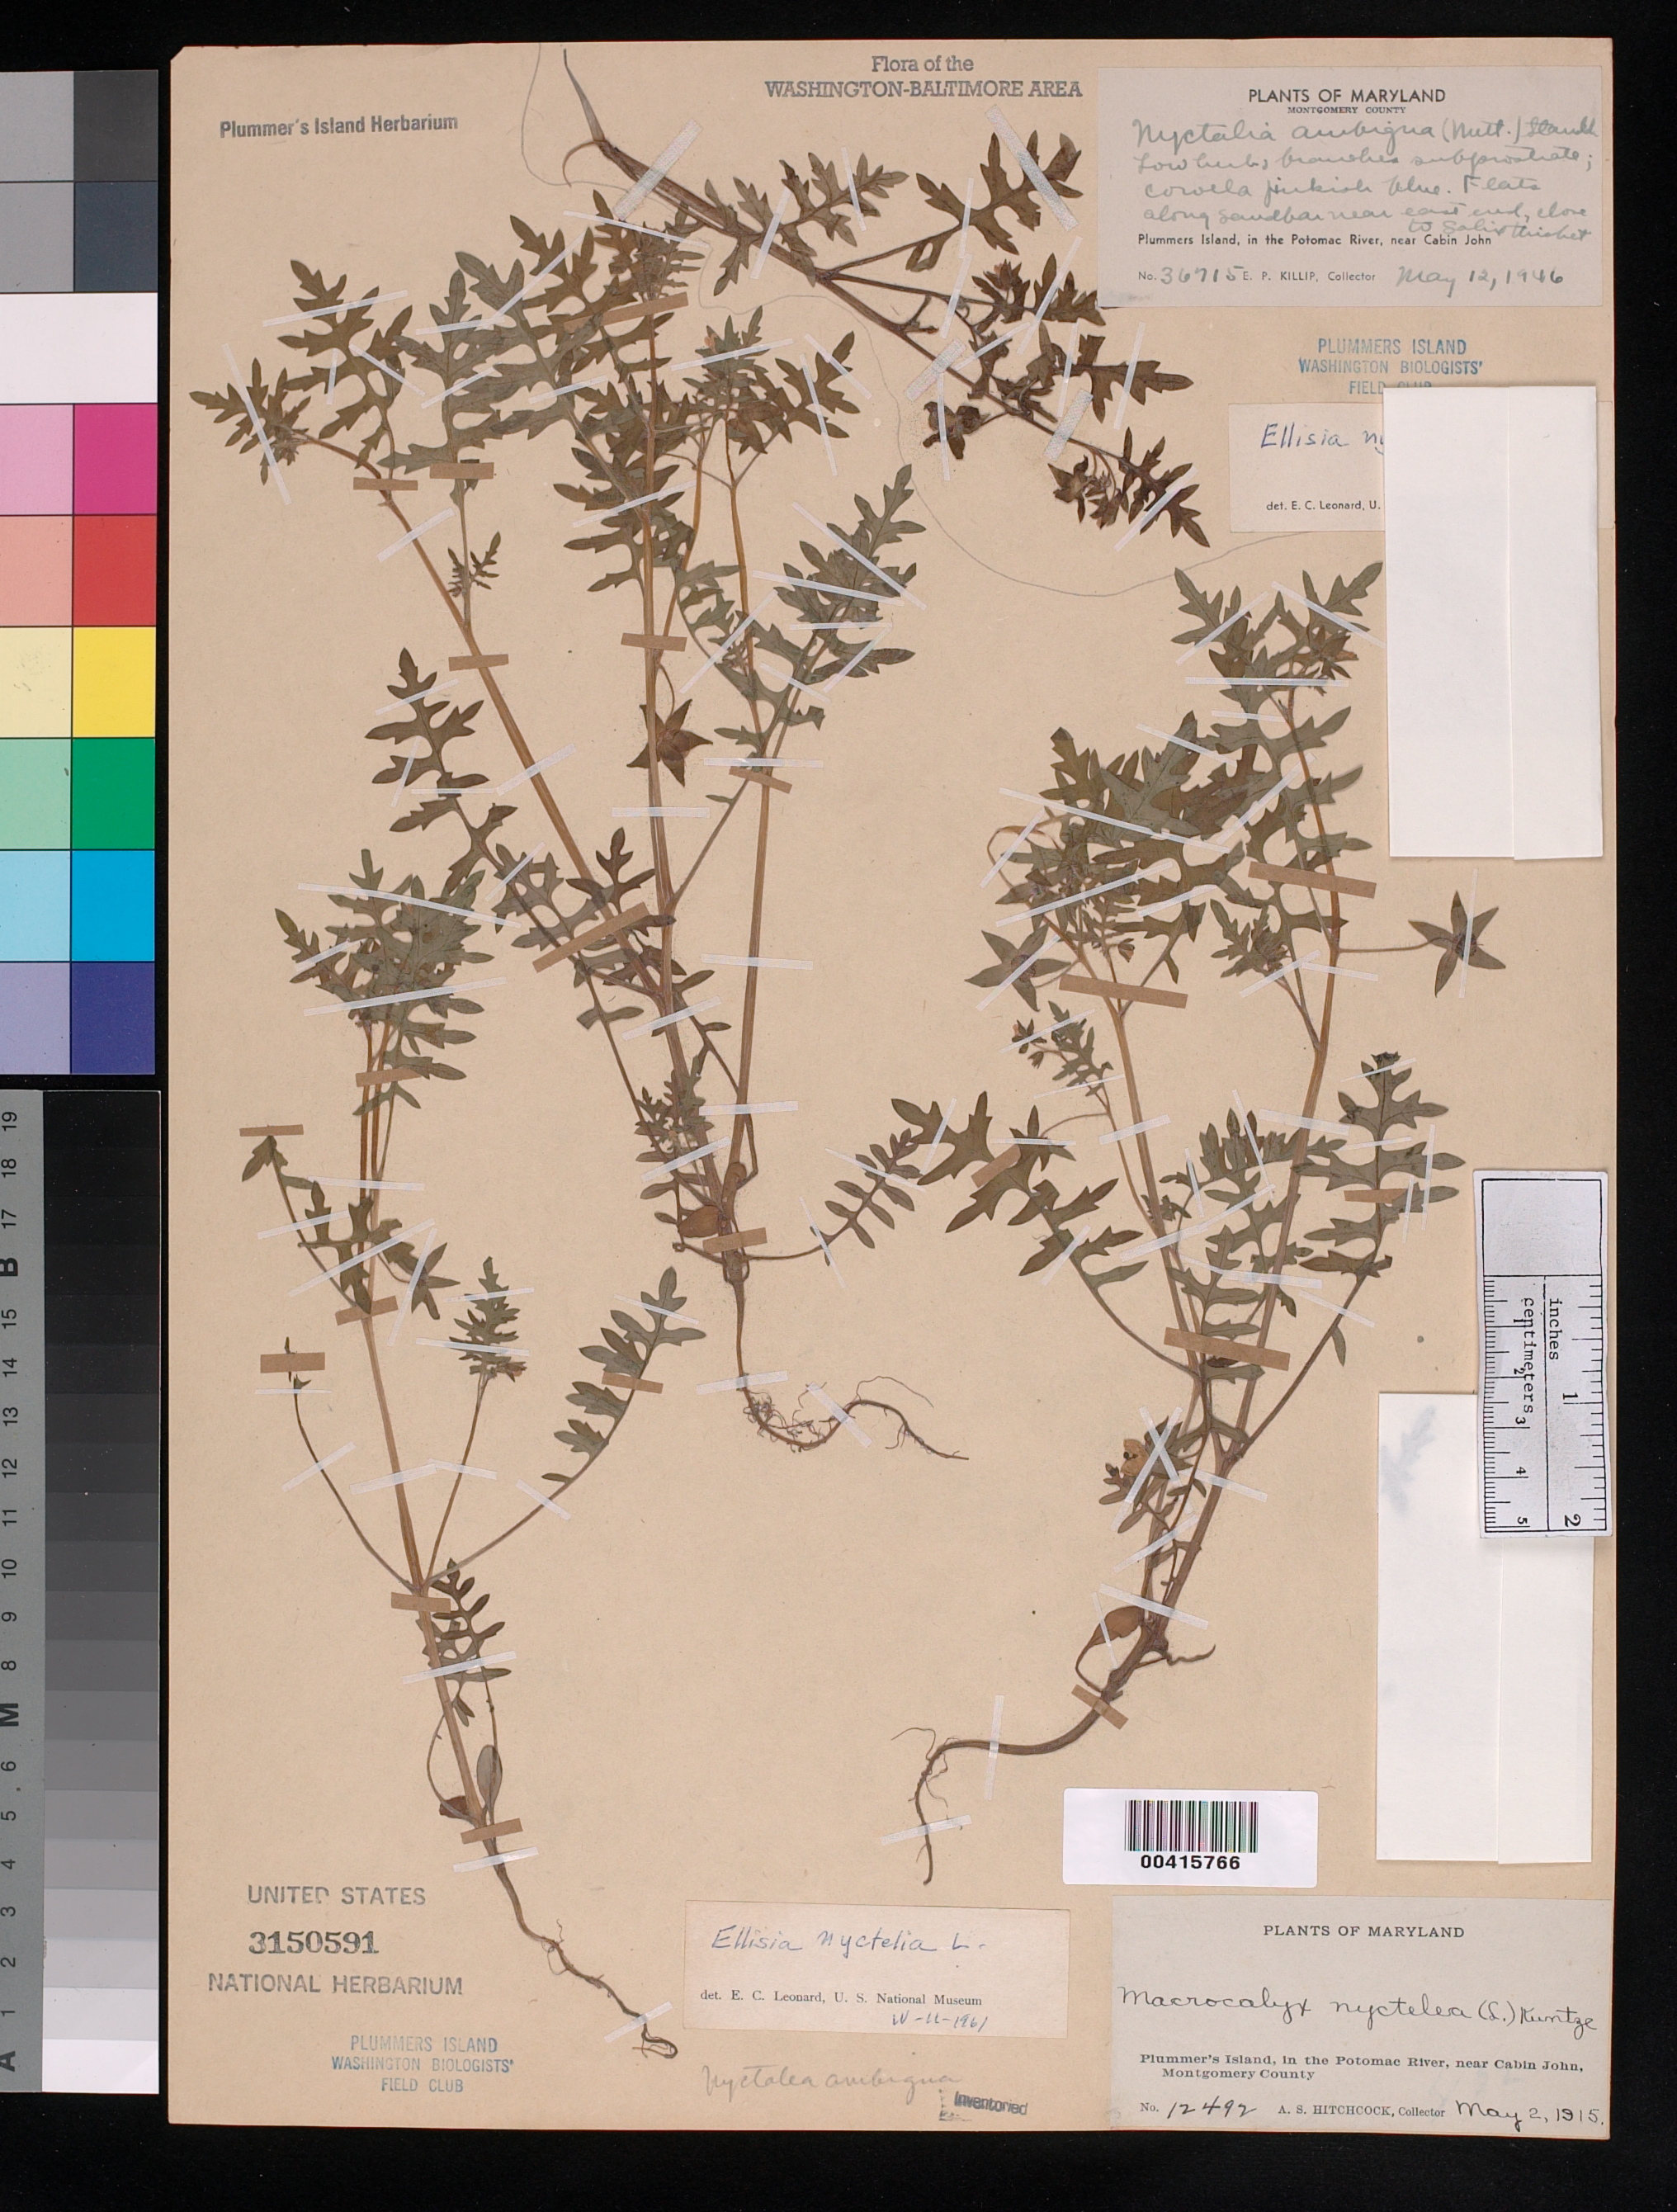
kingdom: Plantae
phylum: Tracheophyta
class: Magnoliopsida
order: Boraginales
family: Hydrophyllaceae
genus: Ellisia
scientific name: Ellisia nyctelea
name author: L.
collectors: A. S. Hitchcock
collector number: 12492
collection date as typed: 02 May 1915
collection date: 1915-05-02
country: United States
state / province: Maryland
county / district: Montgomery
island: Plummers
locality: Plummer's Island C. & O. Canal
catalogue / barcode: US 3150591